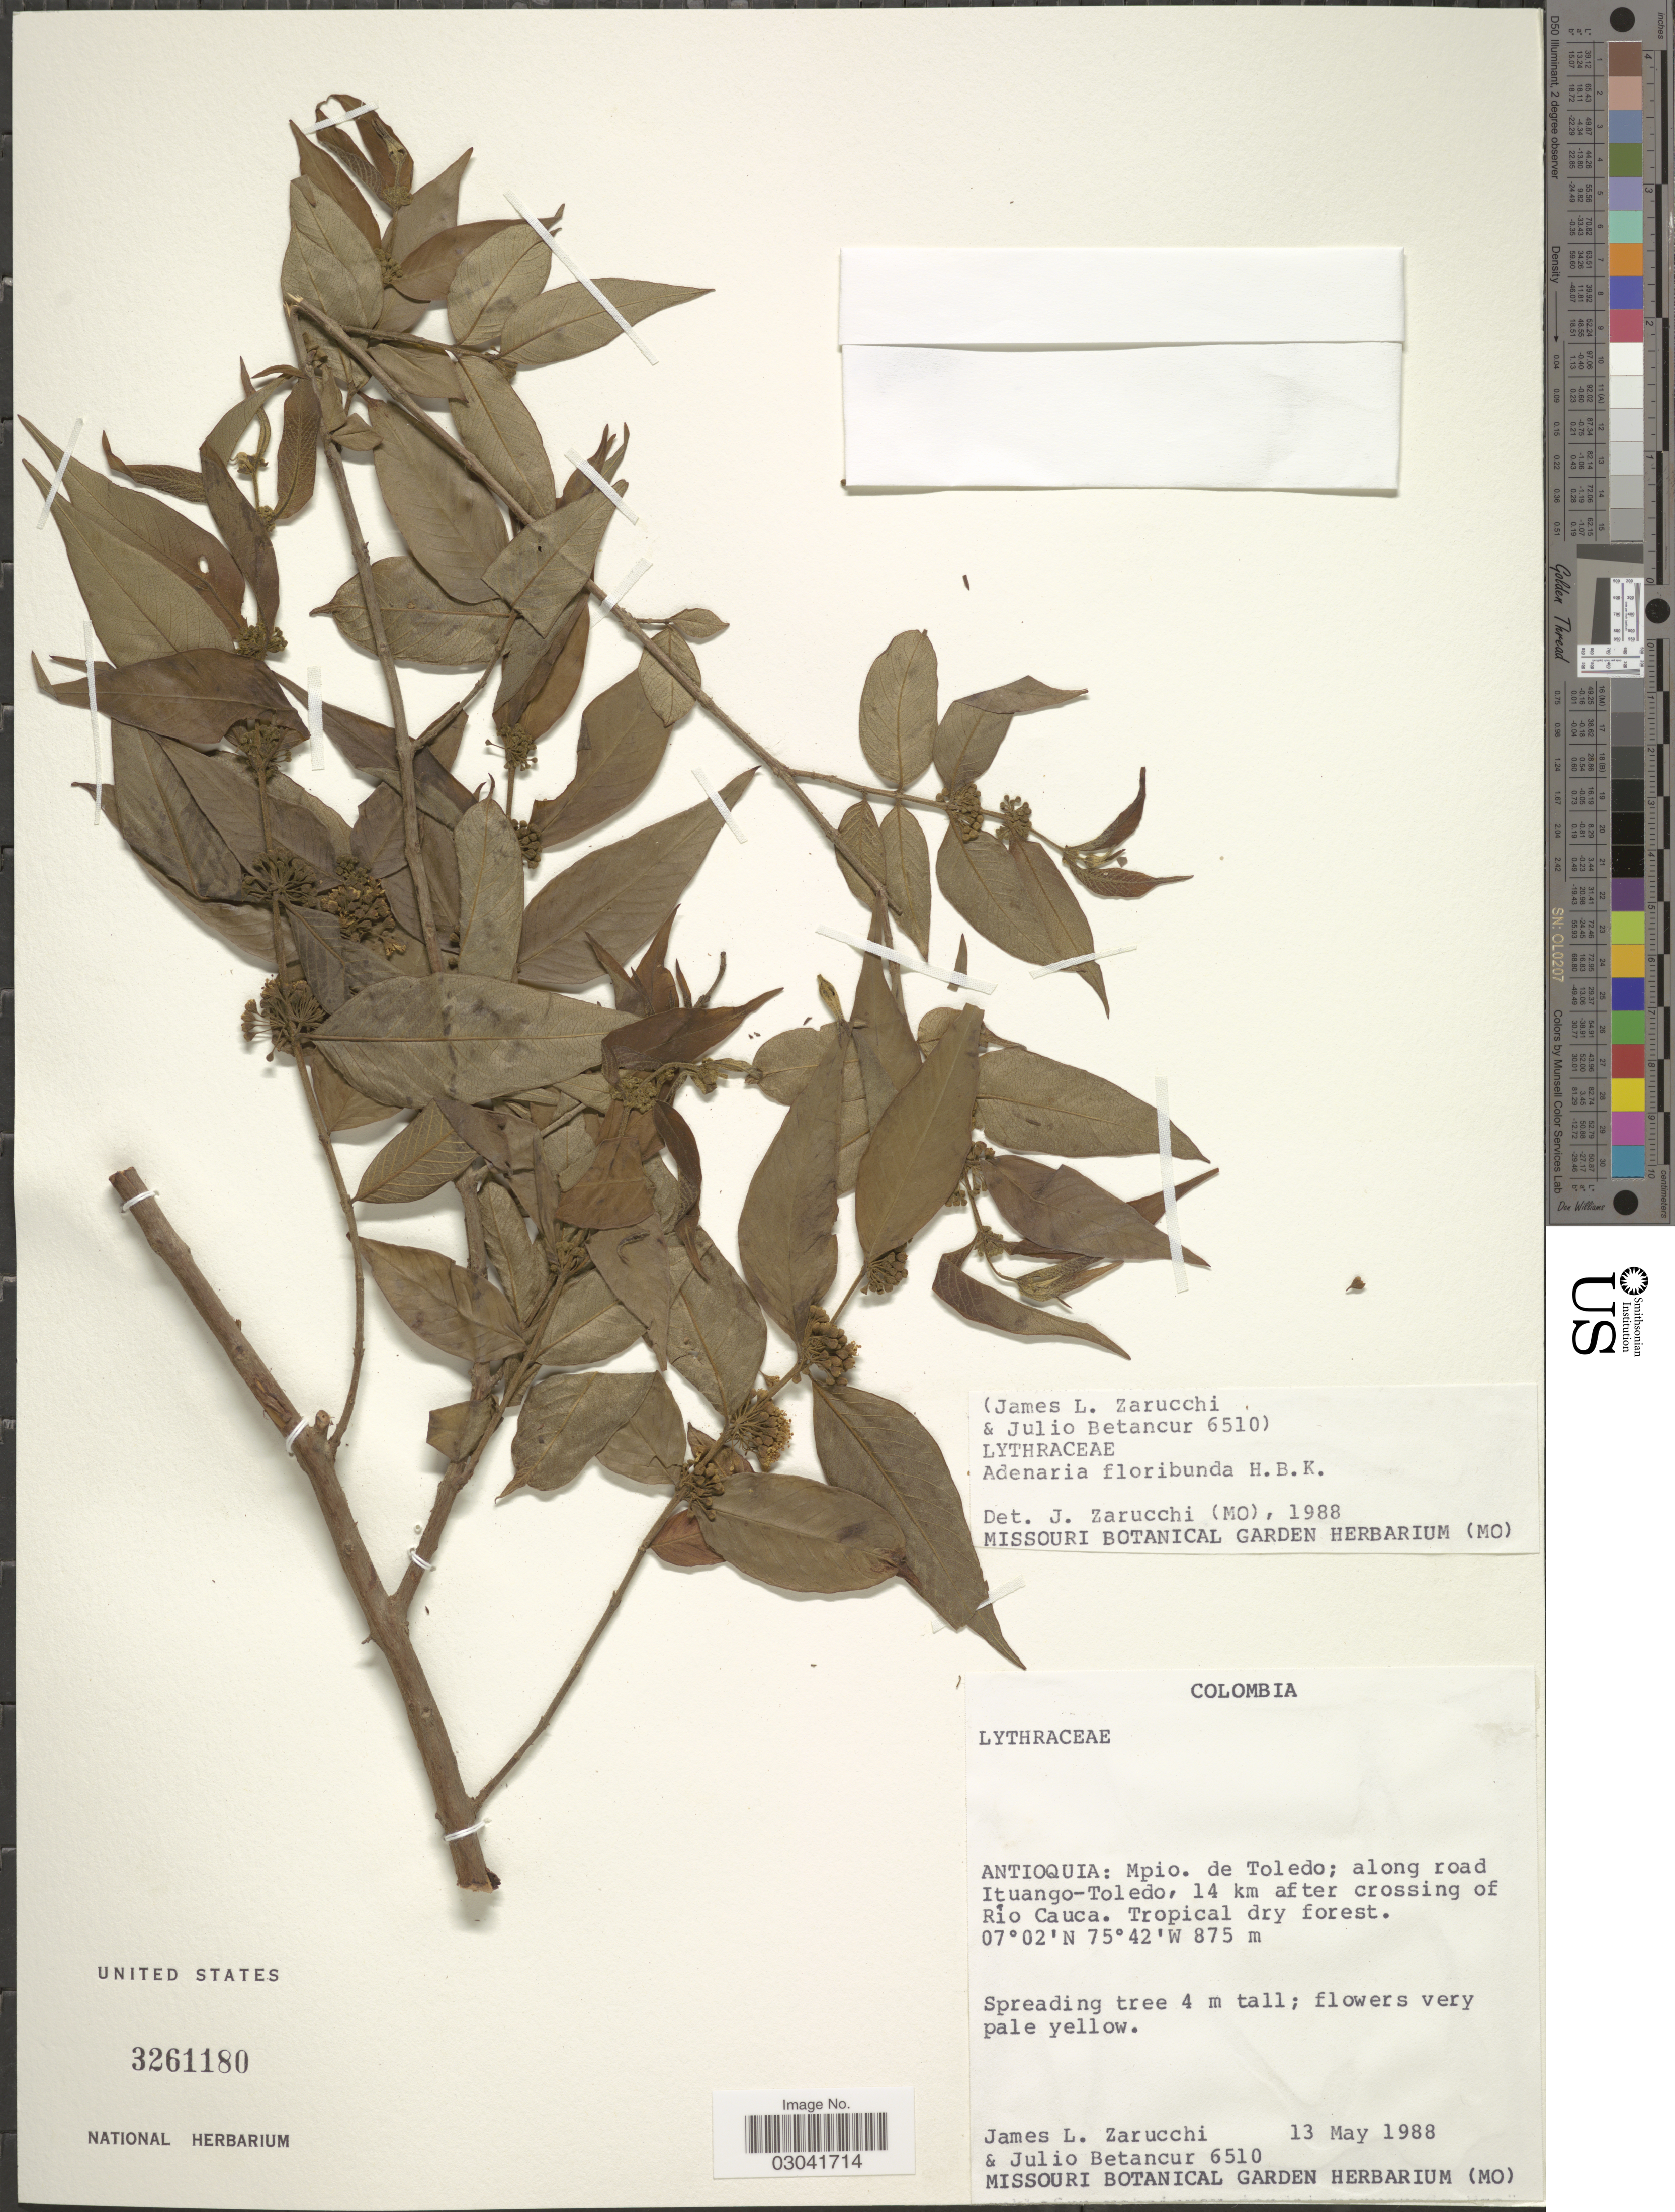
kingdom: Plantae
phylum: Tracheophyta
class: Magnoliopsida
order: Myrtales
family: Lythraceae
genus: Adenaria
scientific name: Adenaria floribunda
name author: Kunth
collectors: J. L. Zarucchi & J. Betancur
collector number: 6510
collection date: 1988-05-13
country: Colombia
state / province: Antioquia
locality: Mpio. de Toledo; along road Ituango-Toledo, 14 km after crossing of Río Cauca.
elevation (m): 875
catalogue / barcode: US 3261180